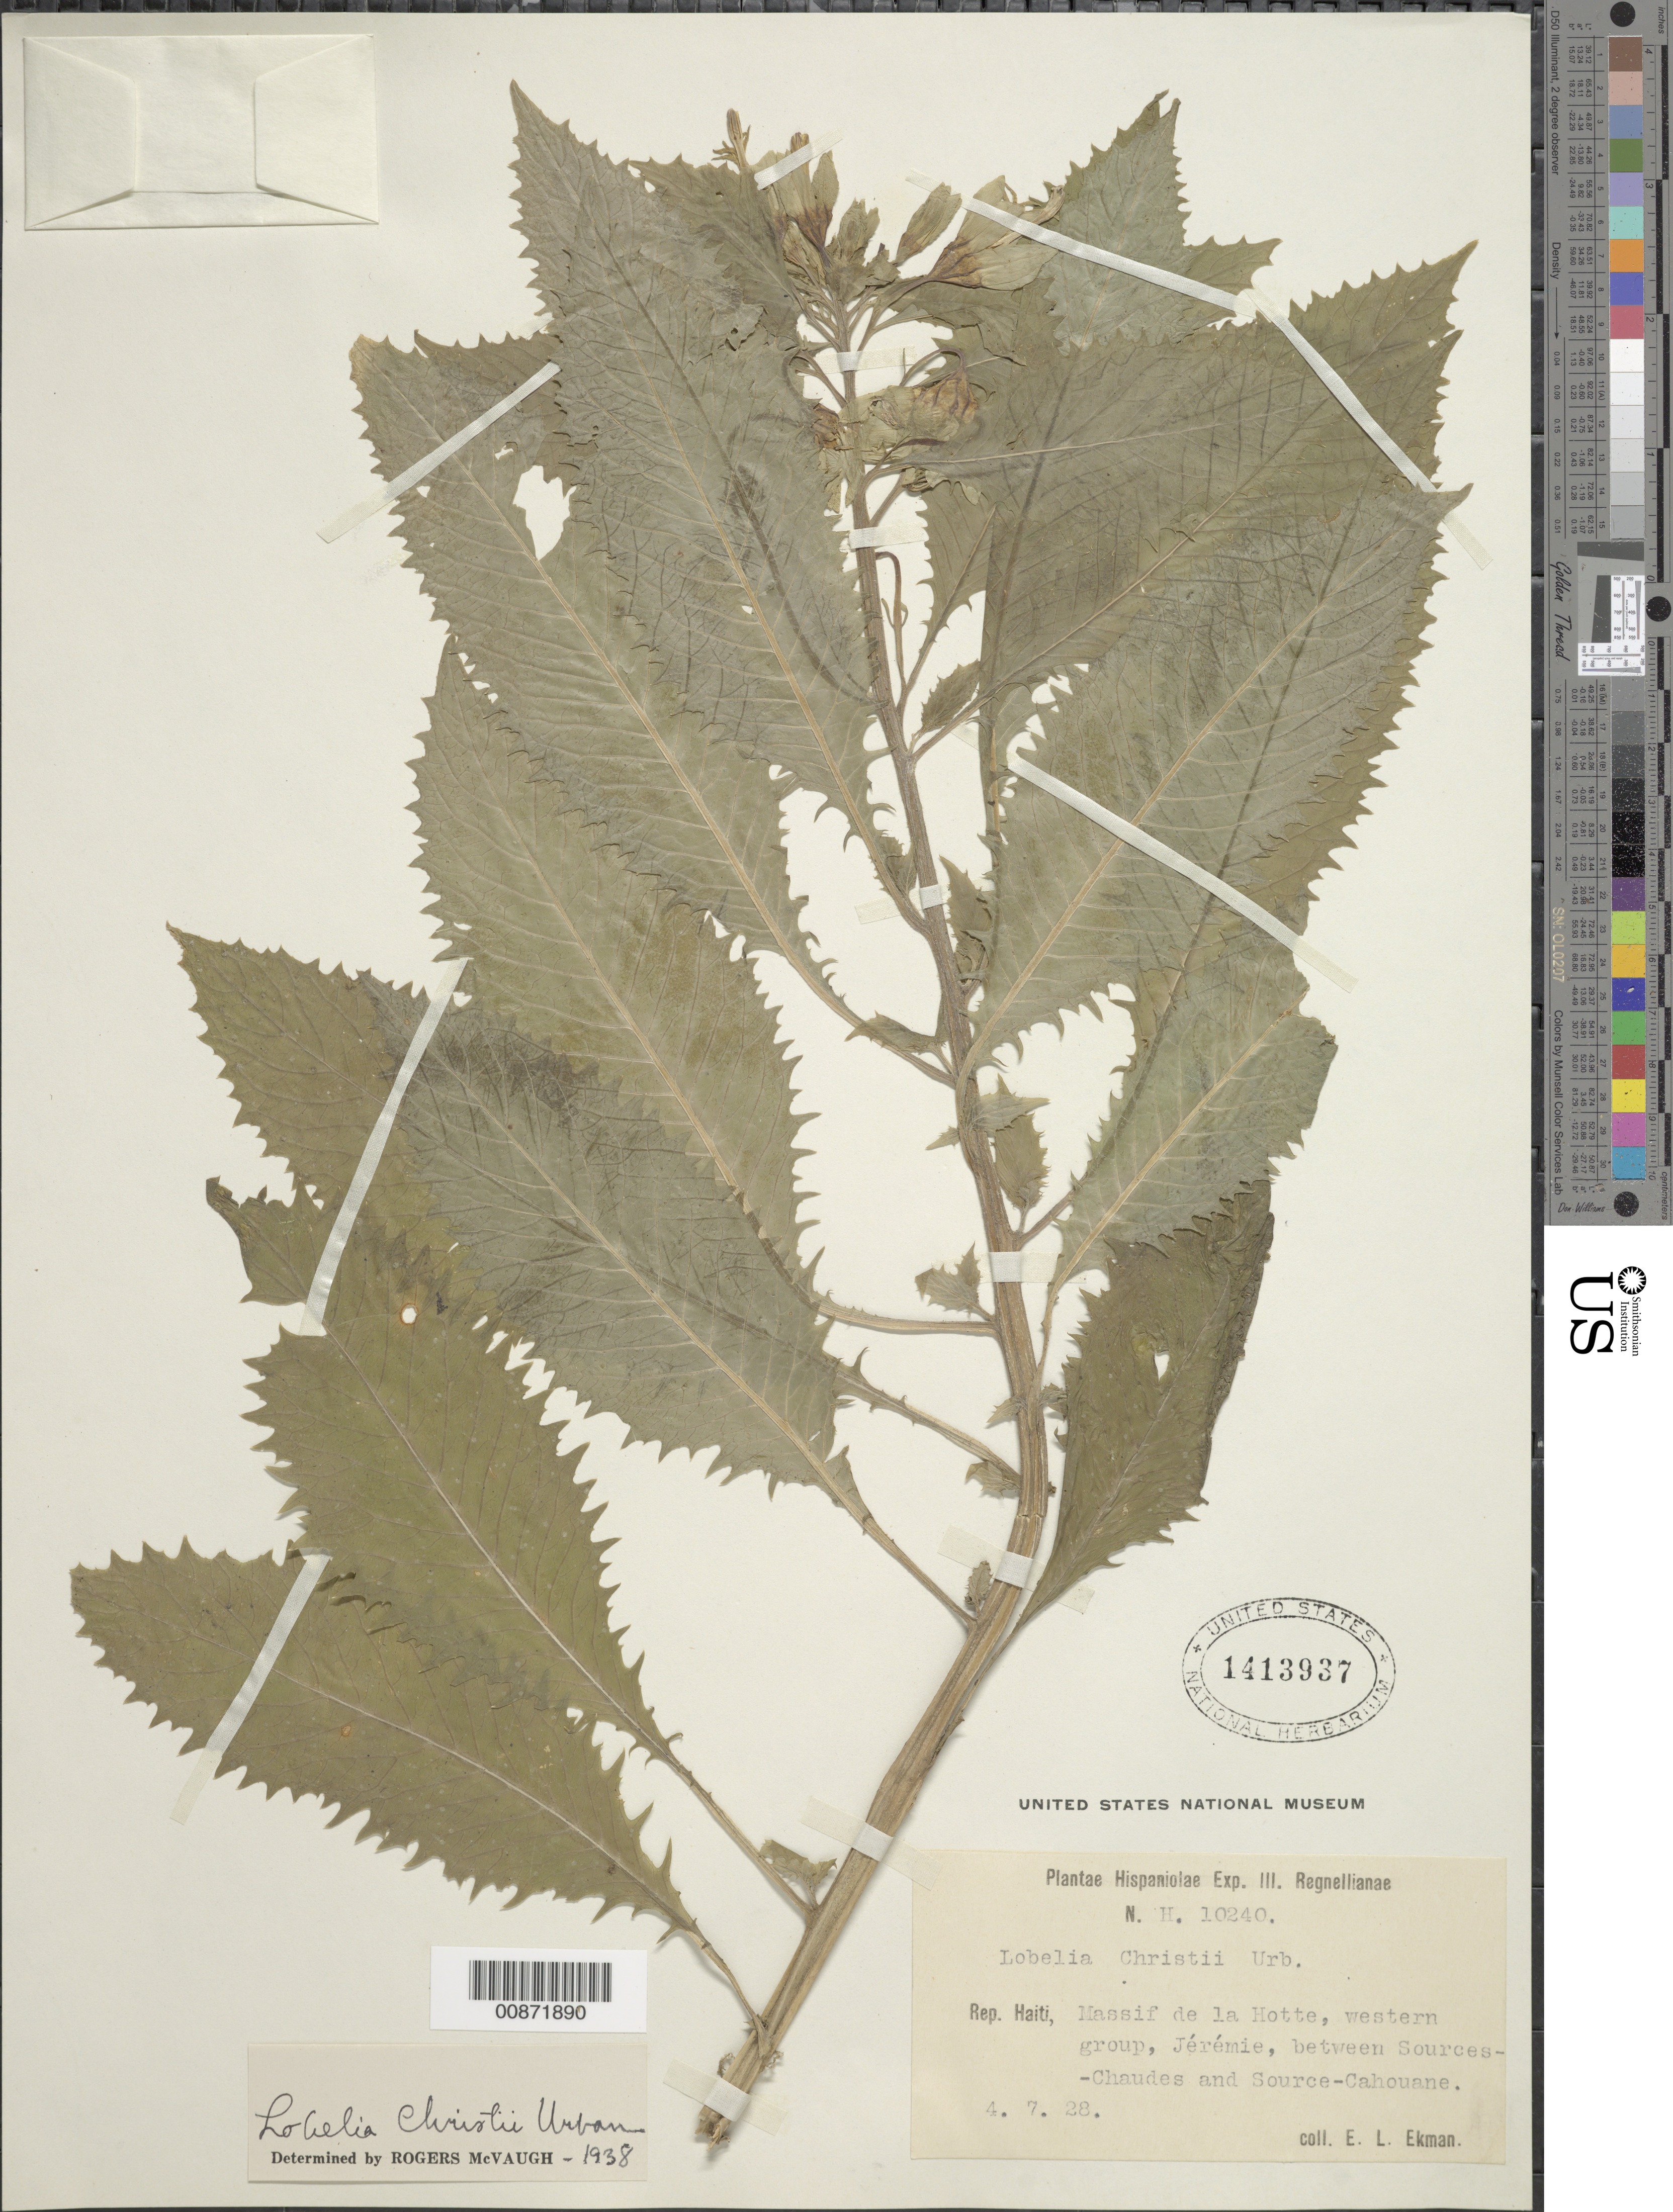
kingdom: Plantae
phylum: Tracheophyta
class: Magnoliopsida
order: Asterales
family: Campanulaceae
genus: Lobelia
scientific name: Lobelia christii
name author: Urb.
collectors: E. L. Ekman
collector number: H 10240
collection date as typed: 04 Jul 1928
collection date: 1928-07-04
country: Haiti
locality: Massif de la Hotte, western group, Jérémie, between Sources-Chaudes and Source-Cahouane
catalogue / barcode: US 1413937